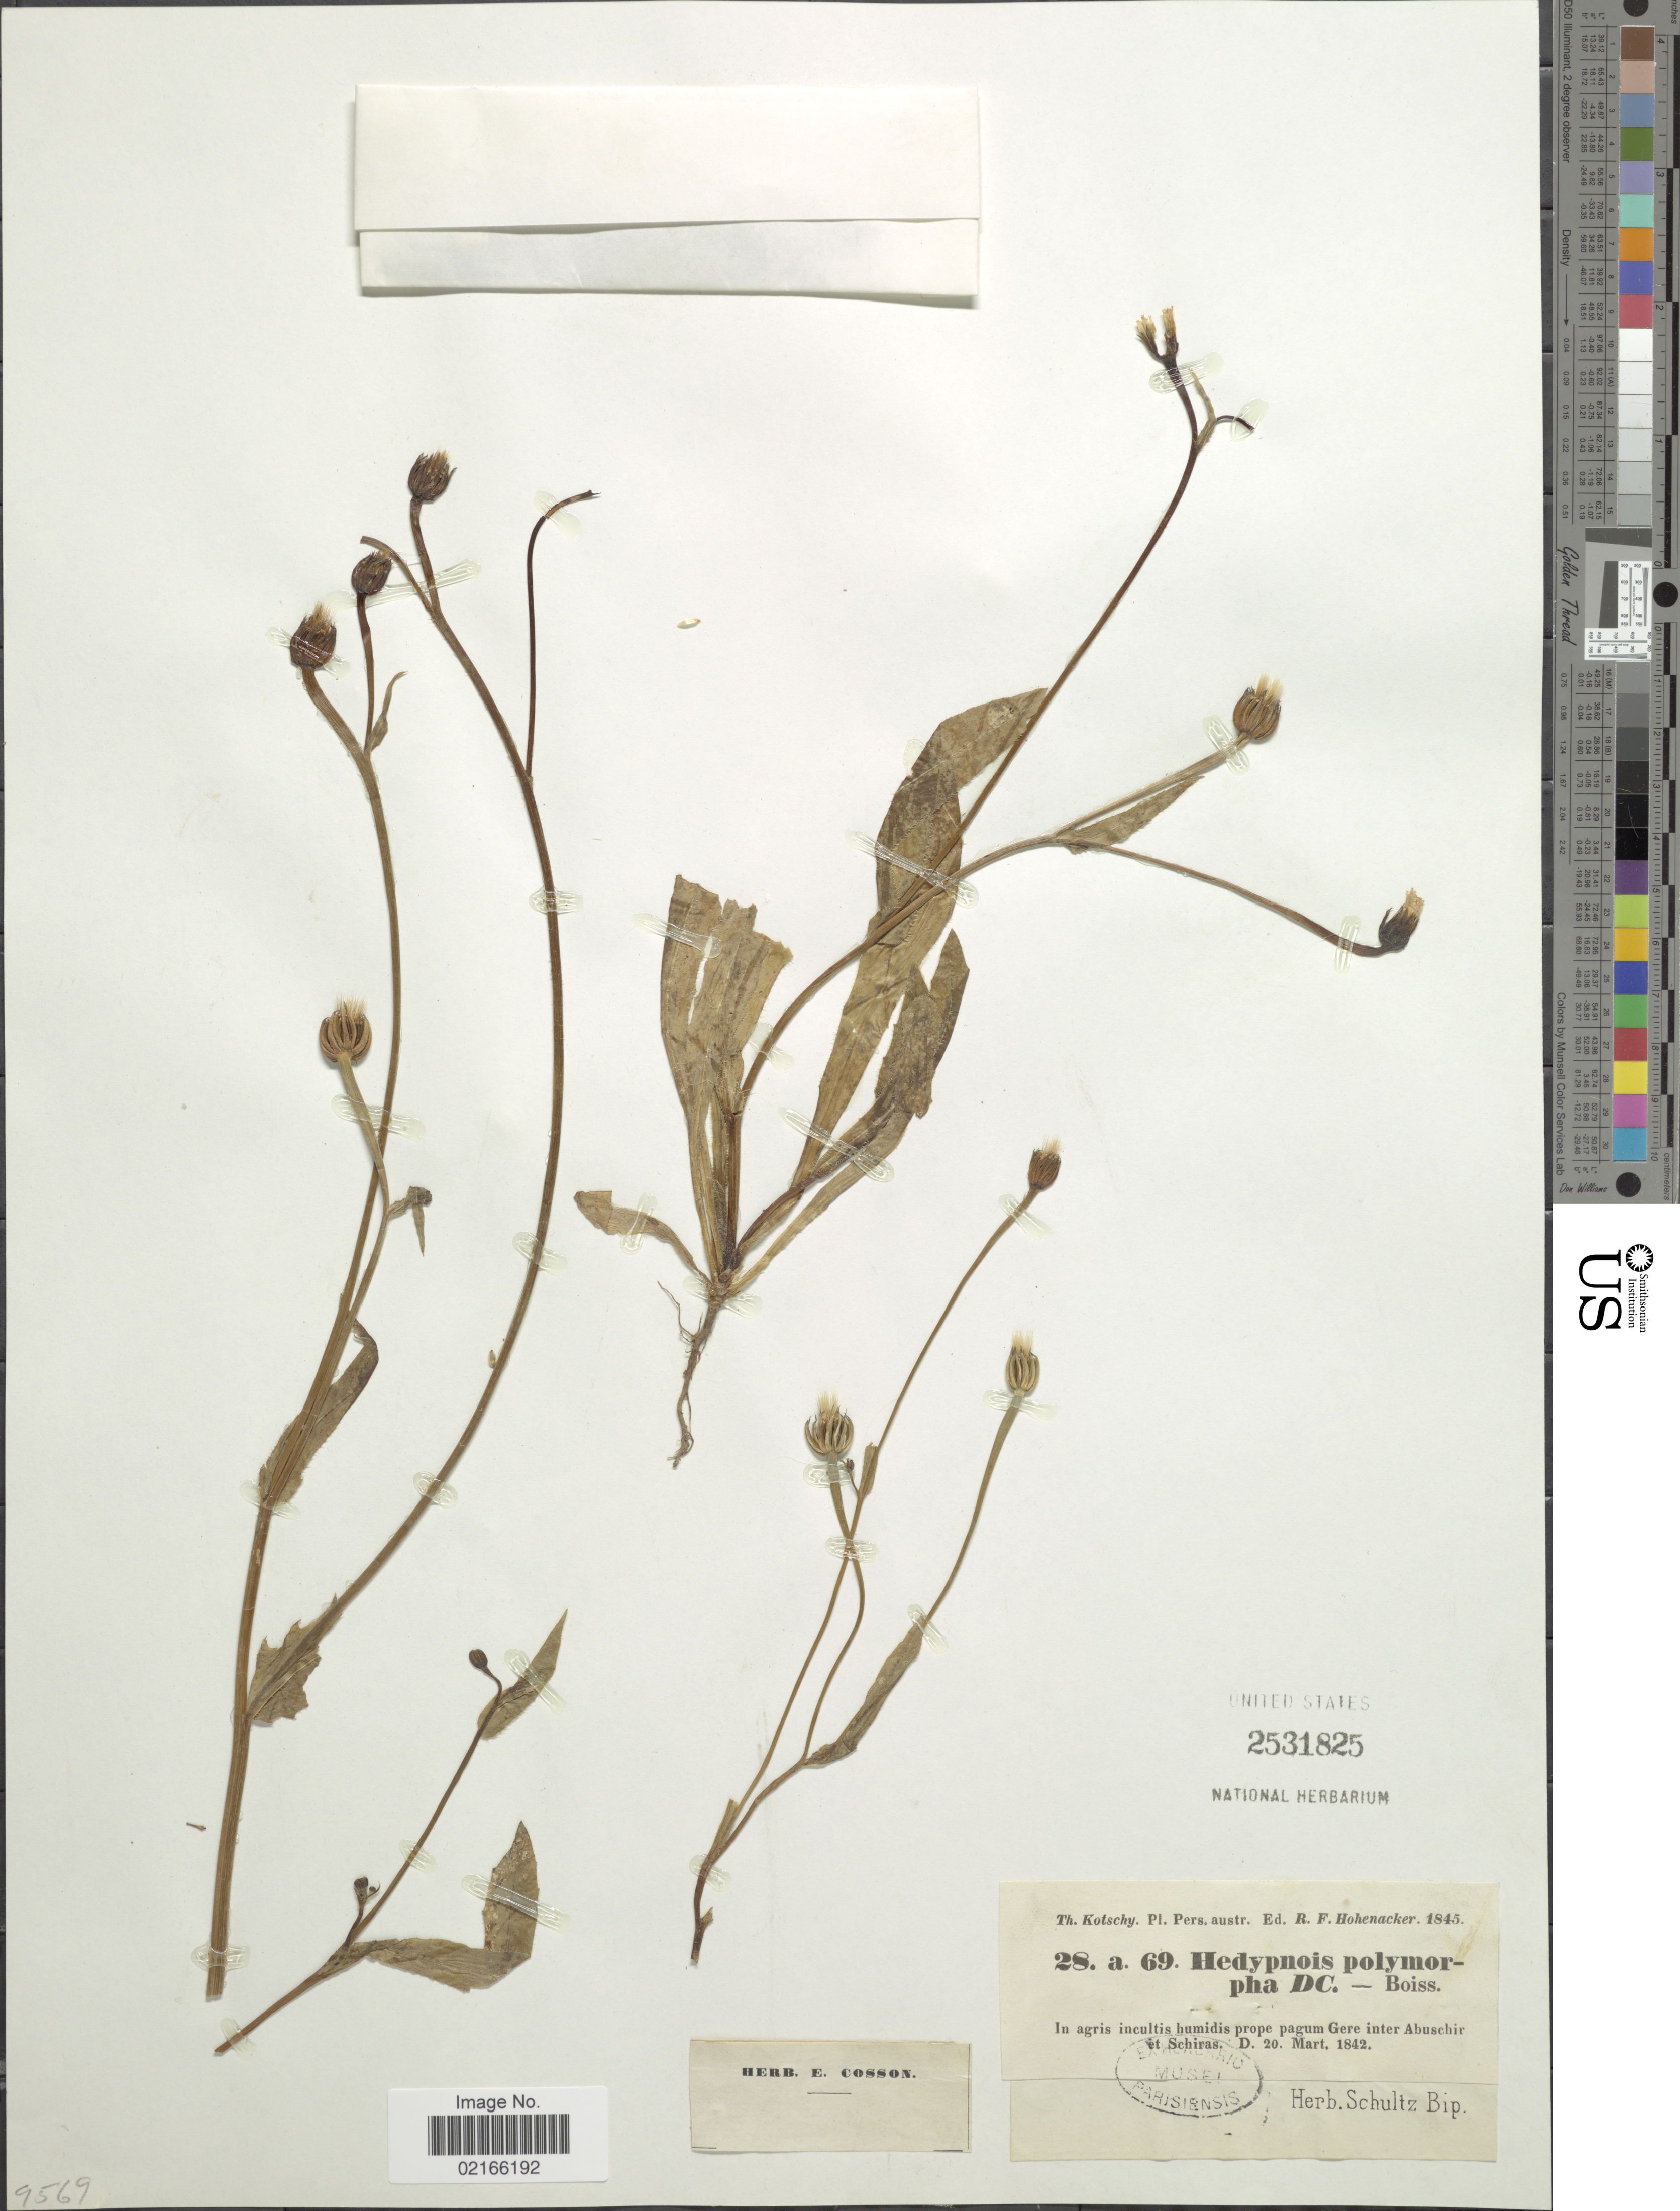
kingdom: Plantae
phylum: Tracheophyta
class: Magnoliopsida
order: Asterales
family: Asteraceae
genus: Hedypnois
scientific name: Hedypnois rhagadioloides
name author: (L.) F.W. Schmidt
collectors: K. G. Kotschy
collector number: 28. a. 69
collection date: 1842-03-20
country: Iran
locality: Pers. austr. In agris incultis humidis prope pagum Gere inter Abuschir et Schiras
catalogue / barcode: US 2531825